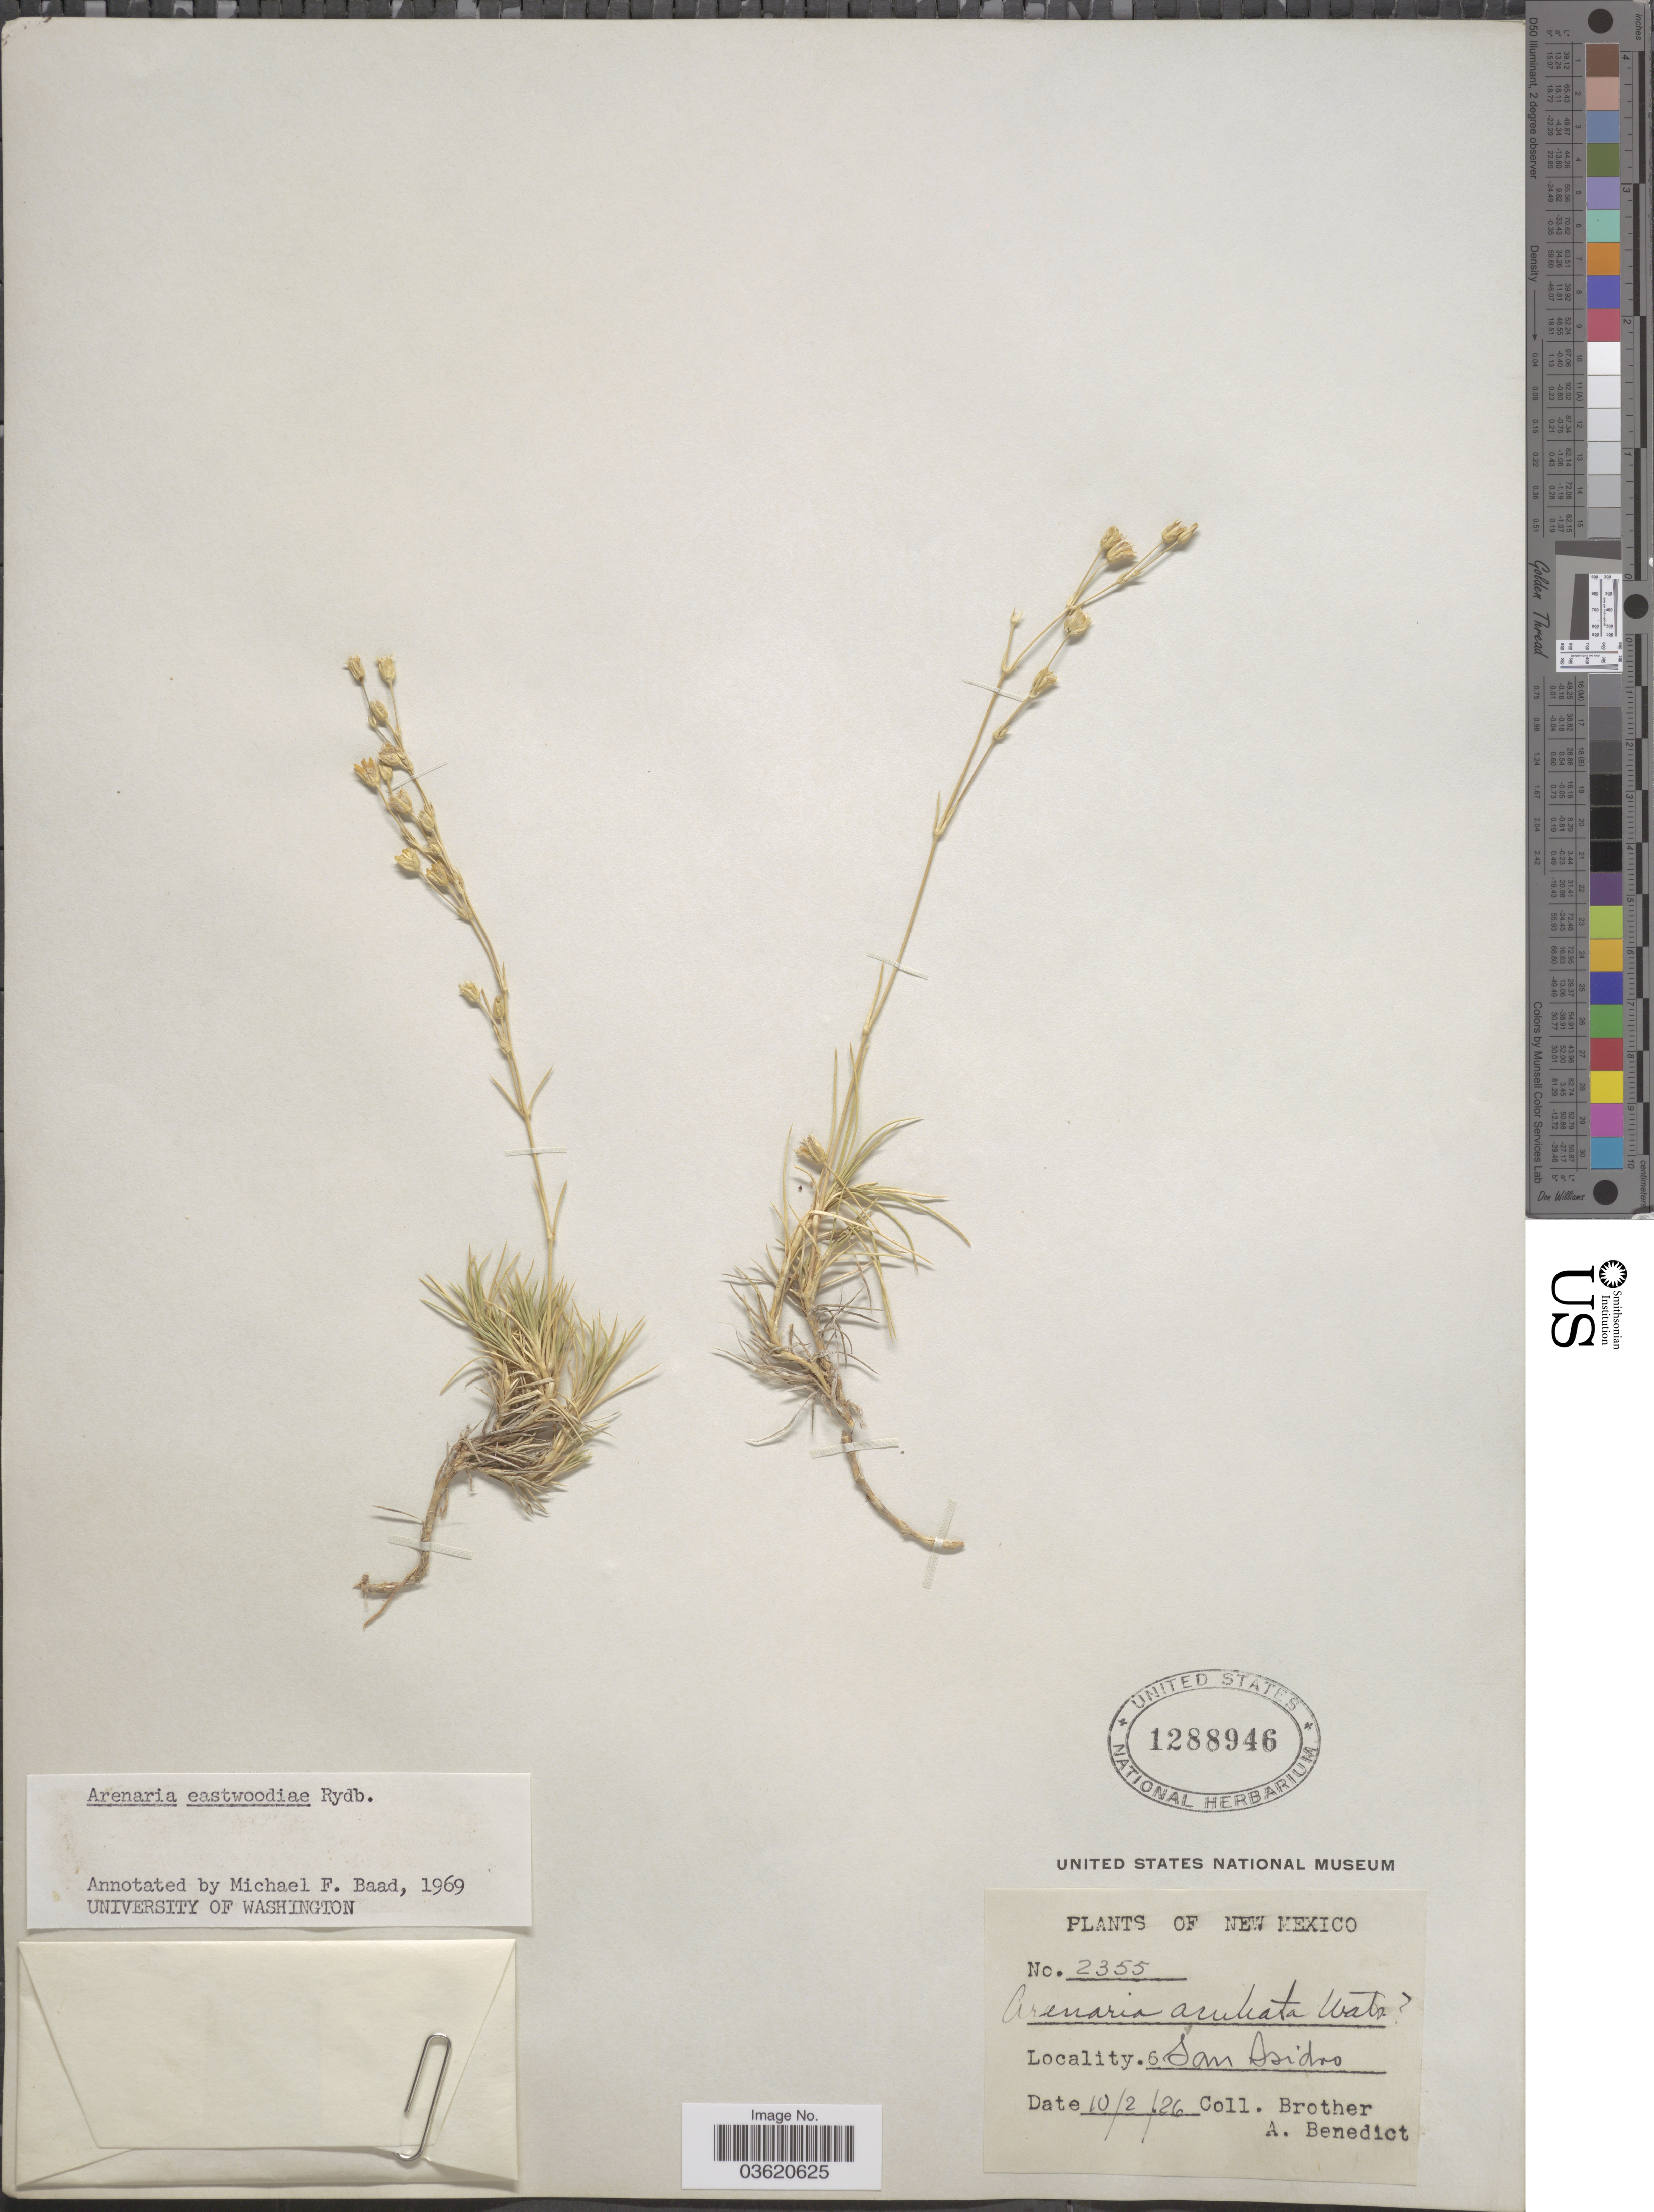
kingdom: Plantae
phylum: Tracheophyta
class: Magnoliopsida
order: Caryophyllales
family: Caryophyllaceae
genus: Eremogone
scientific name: Eremogone eastwoodiae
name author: (Rydb.) Ikonn.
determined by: Strong, Mark T., (BOT), Smithsonian Institution - National Museum of Natural History (UNITED STATES)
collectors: Bro. A. Benedict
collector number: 2355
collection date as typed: Transcribed d/m/y: 2/10/26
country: United States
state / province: New Mexico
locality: San Isidro.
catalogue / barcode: US 1288946